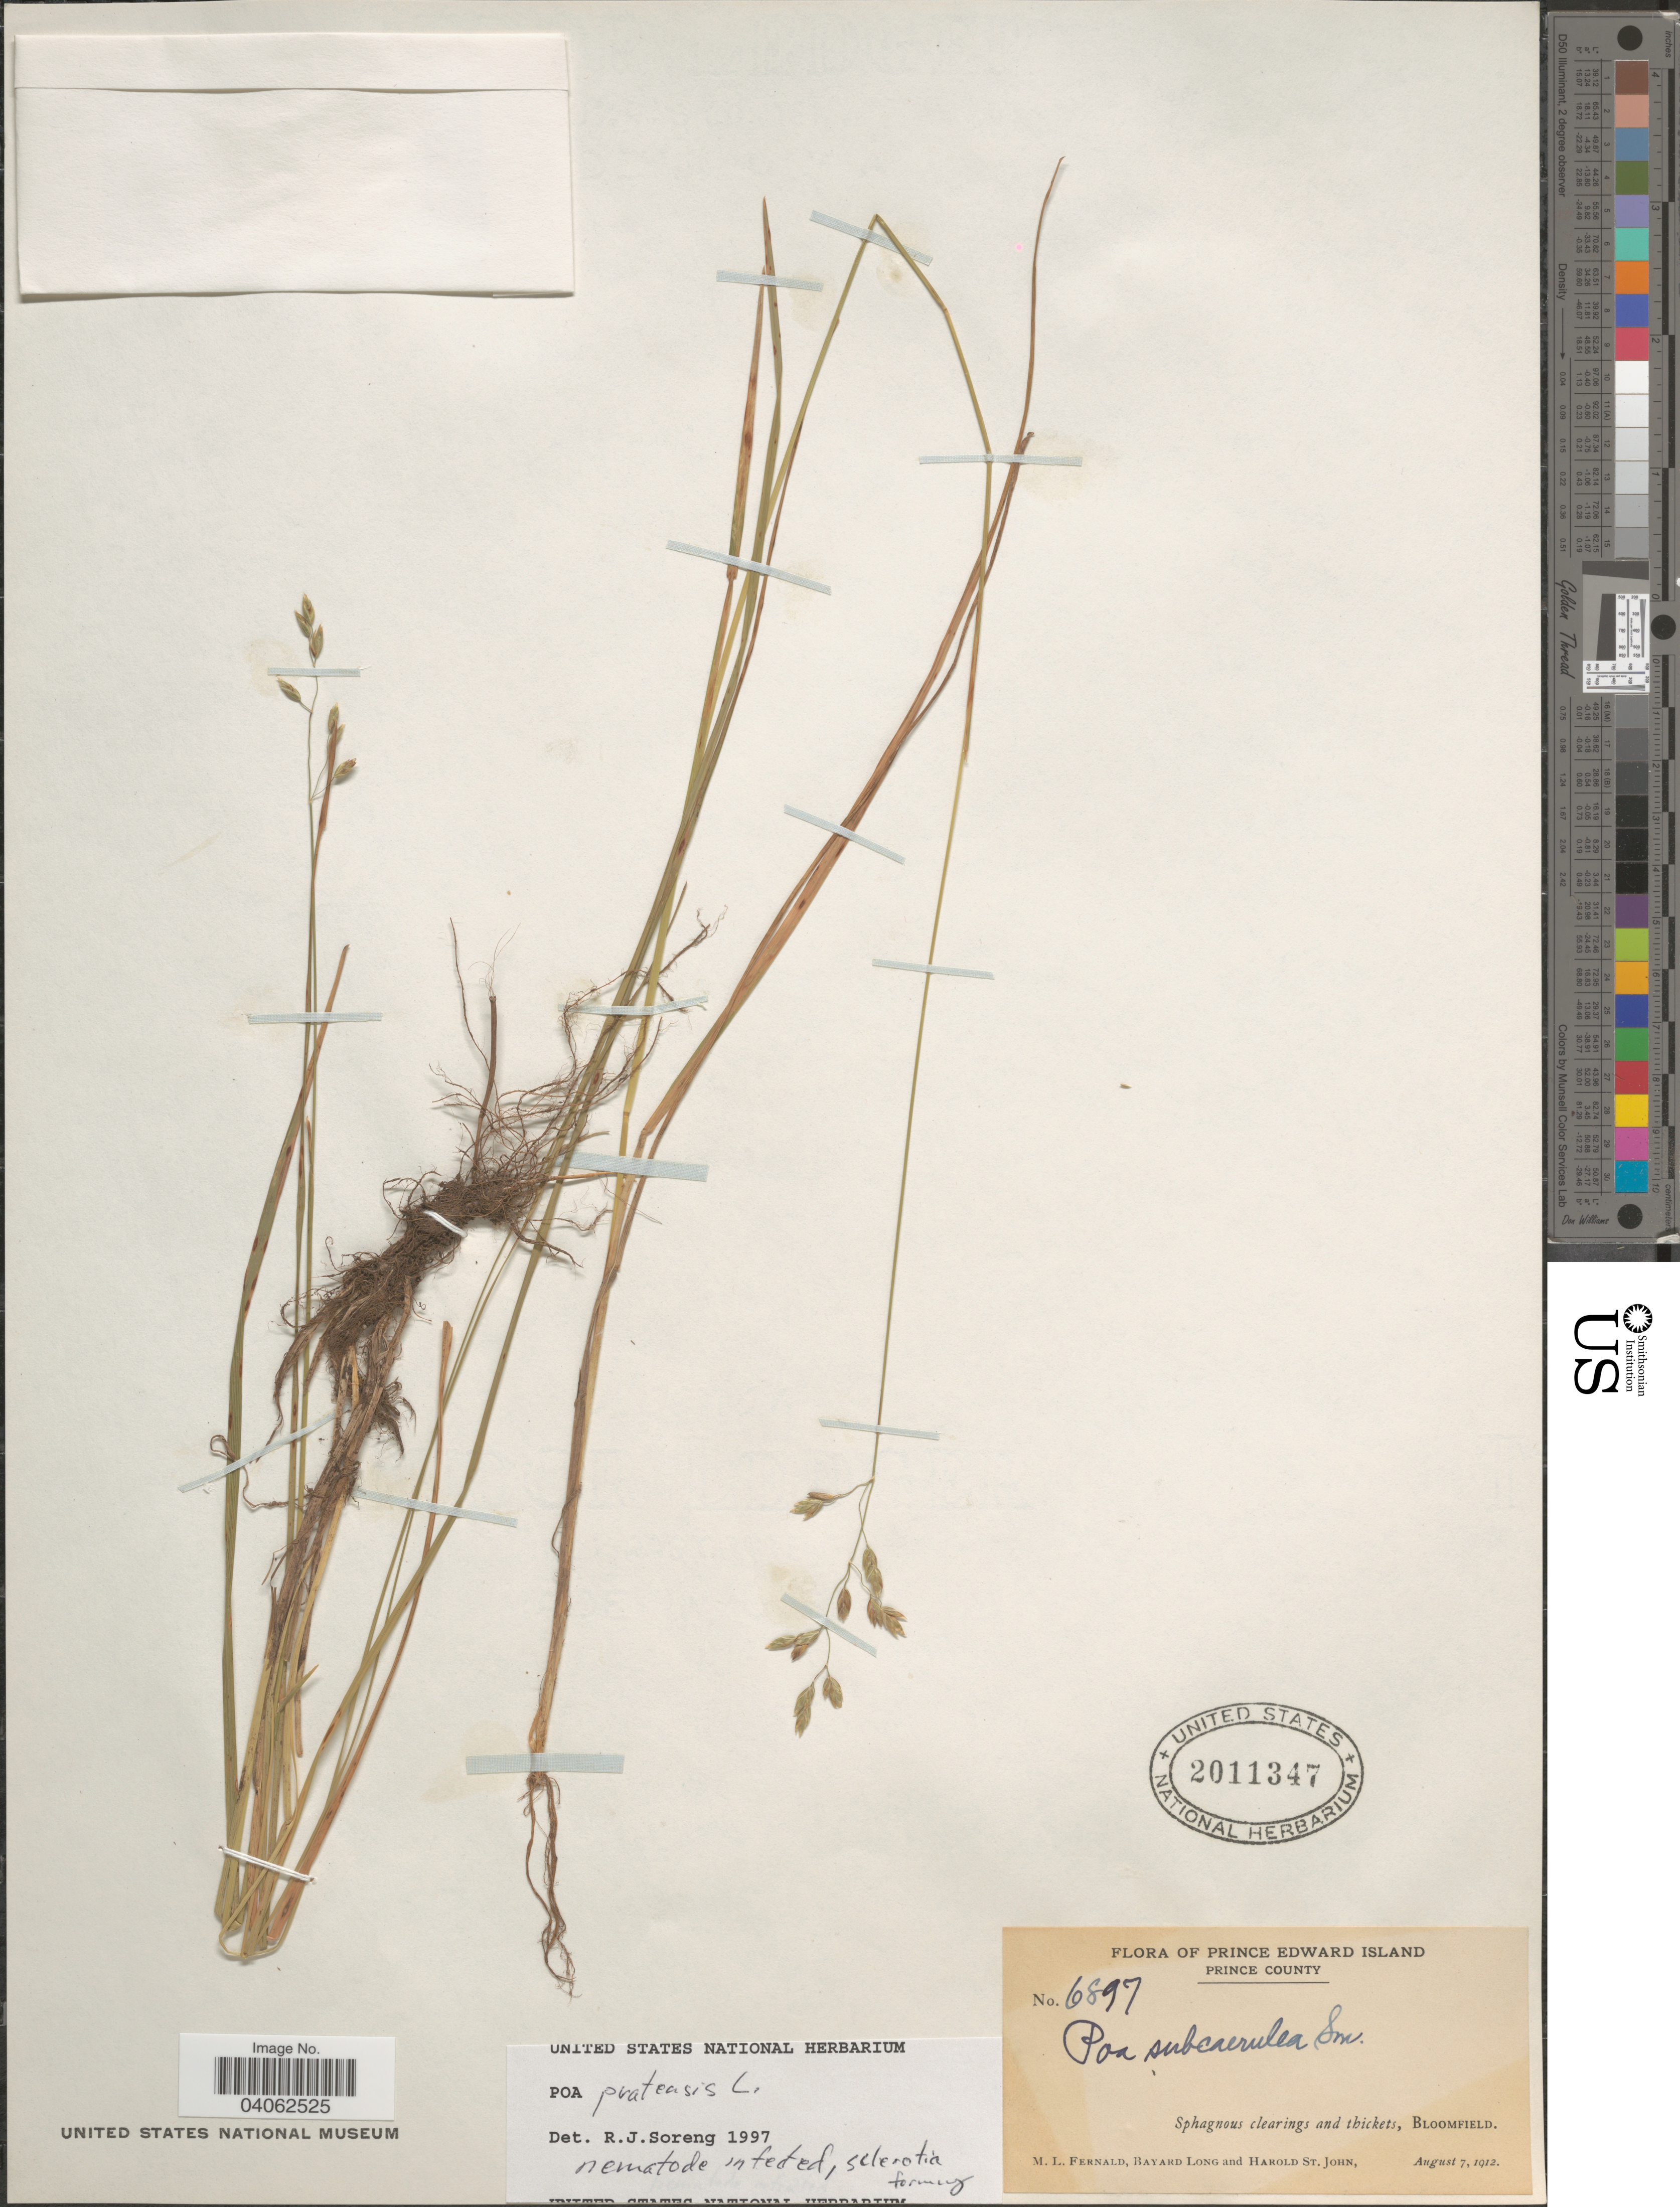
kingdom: Plantae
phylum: Tracheophyta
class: Liliopsida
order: Poales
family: Poaceae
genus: Poa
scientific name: Poa pratensis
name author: L.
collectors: M. L. Fernald, B. Long & H. St. John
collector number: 6897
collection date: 1912-08-07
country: Canada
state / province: Prince Edward Island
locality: Prince County Sphagnous clearings and thickets, Bloomfield.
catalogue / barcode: US 2011347